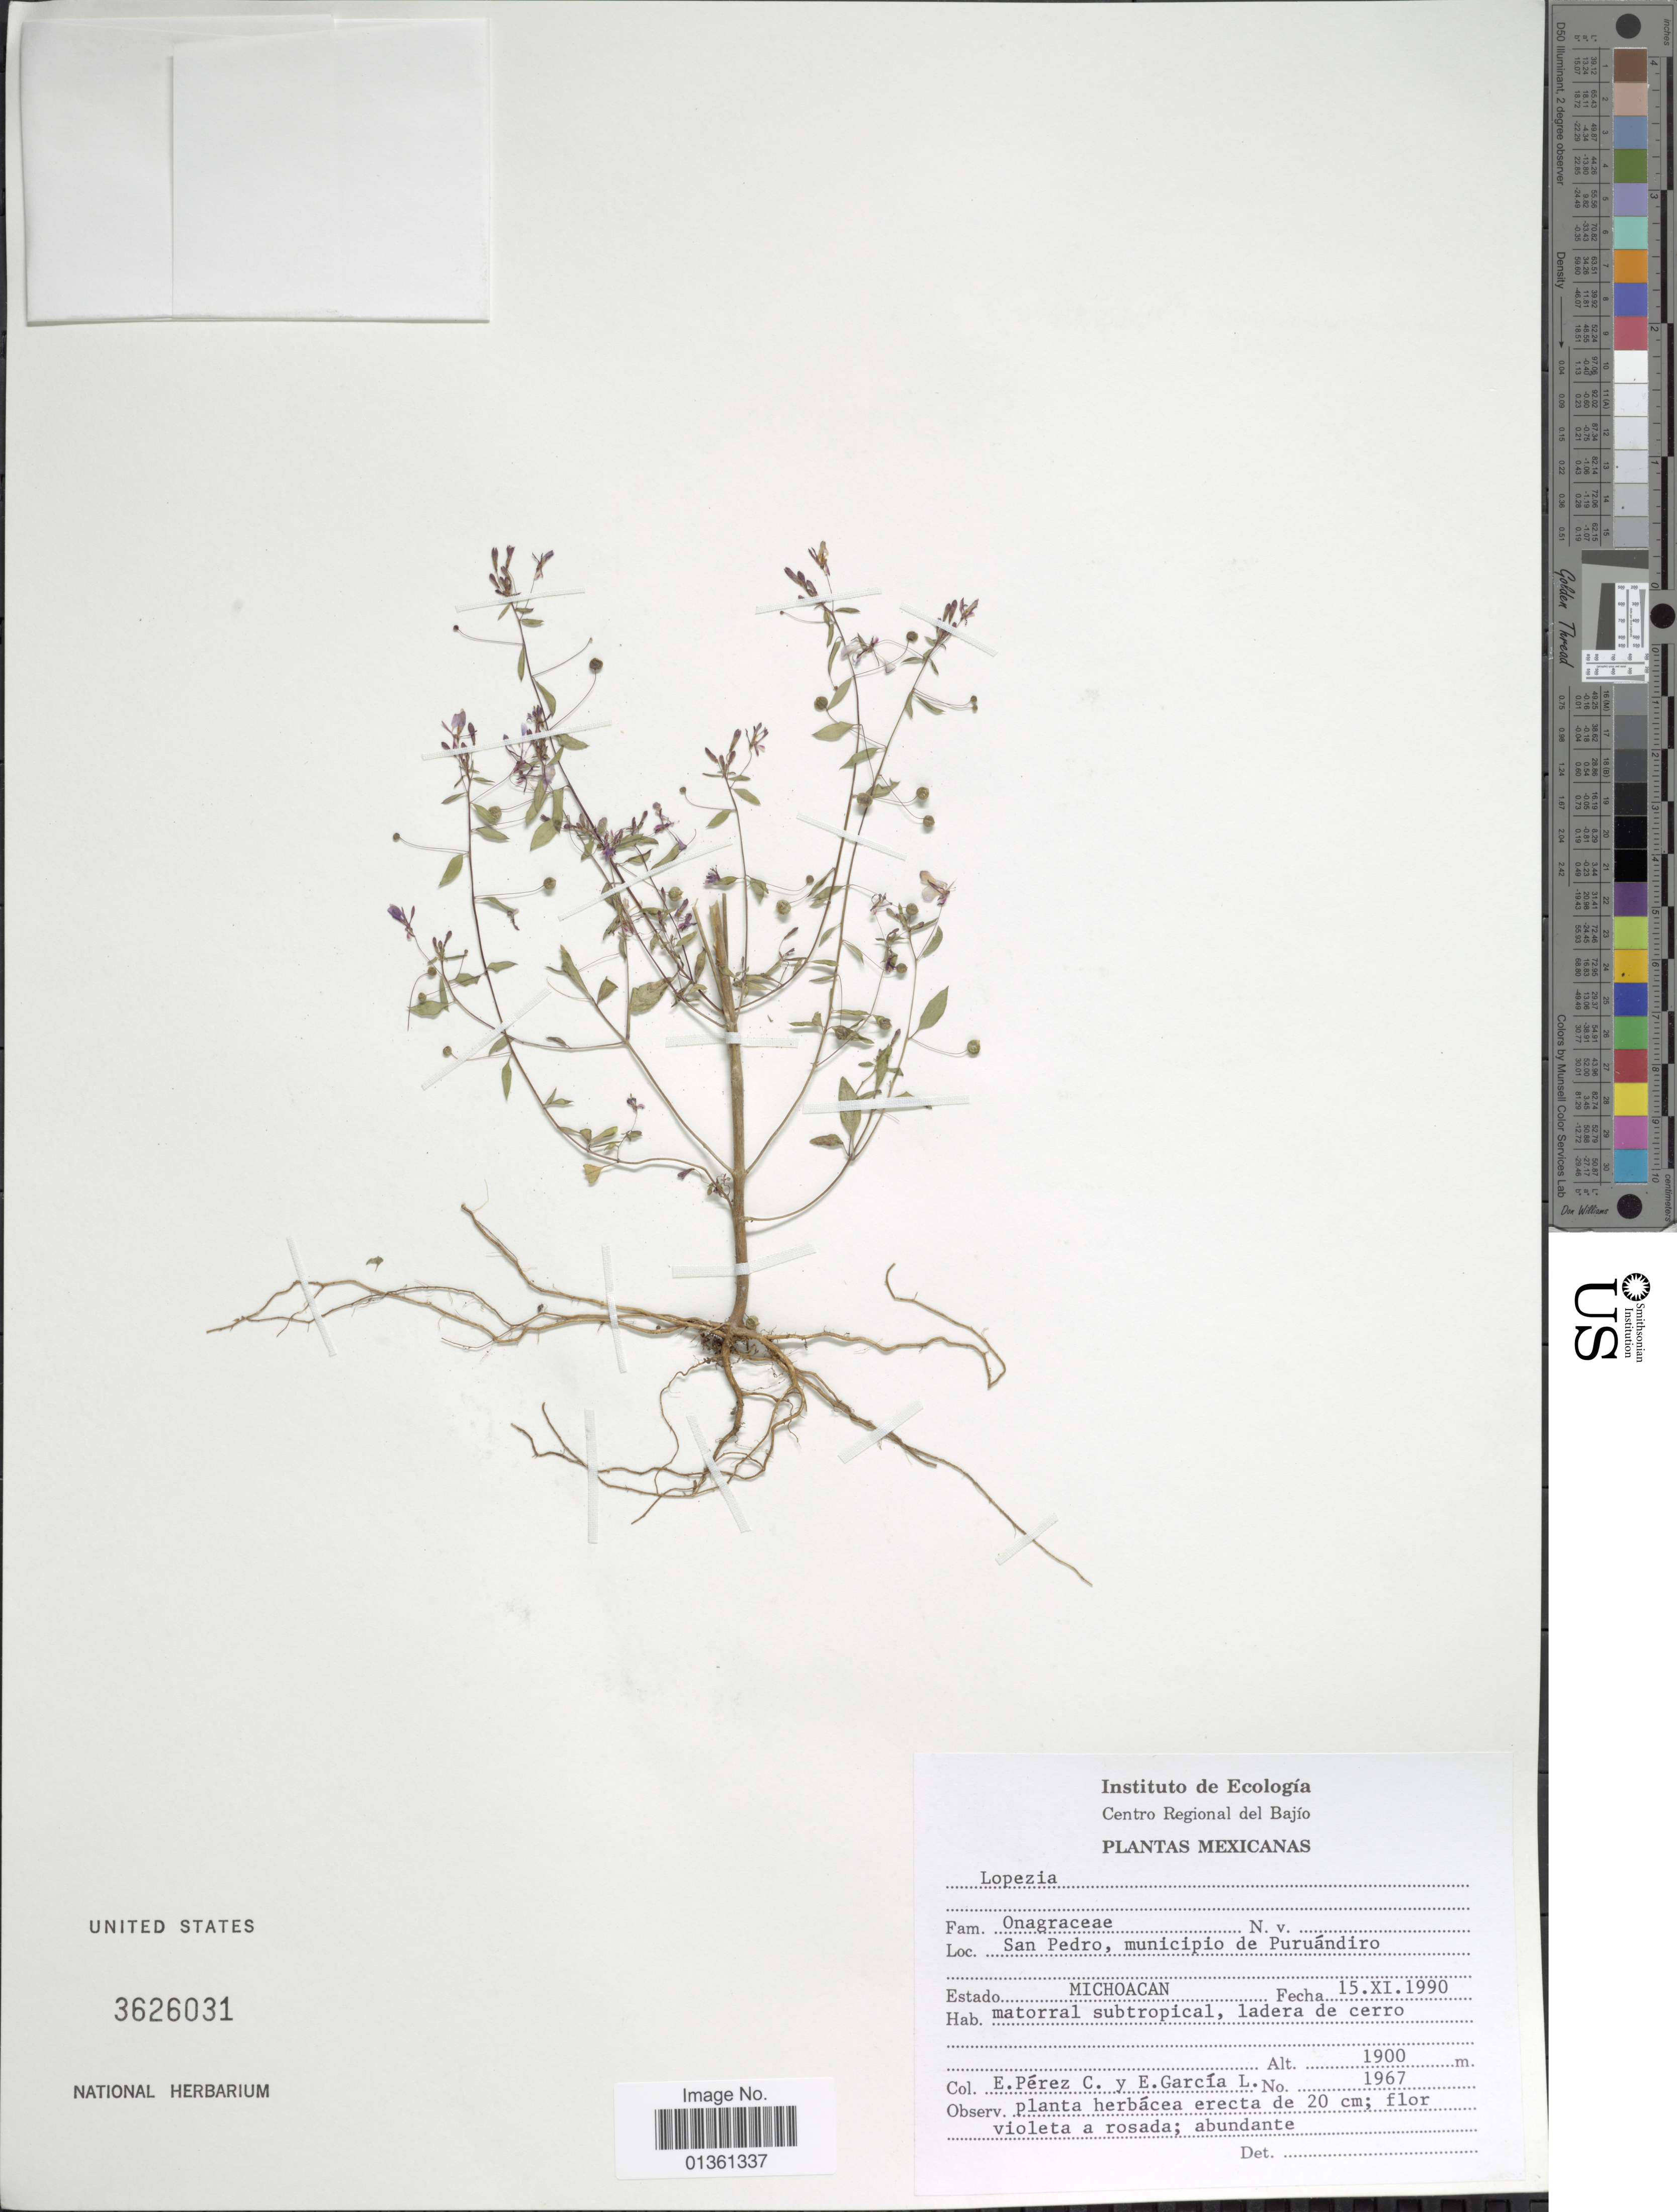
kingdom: Plantae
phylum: Tracheophyta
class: Magnoliopsida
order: Myrtales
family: Onagraceae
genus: Lopezia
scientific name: Lopezia sp.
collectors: E. Pérez C. & E. García L.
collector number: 1967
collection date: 1990-11-15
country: Mexico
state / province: Michoacán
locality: San Pedro, municipio de Puruándiro.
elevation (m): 1900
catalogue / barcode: US 3626031